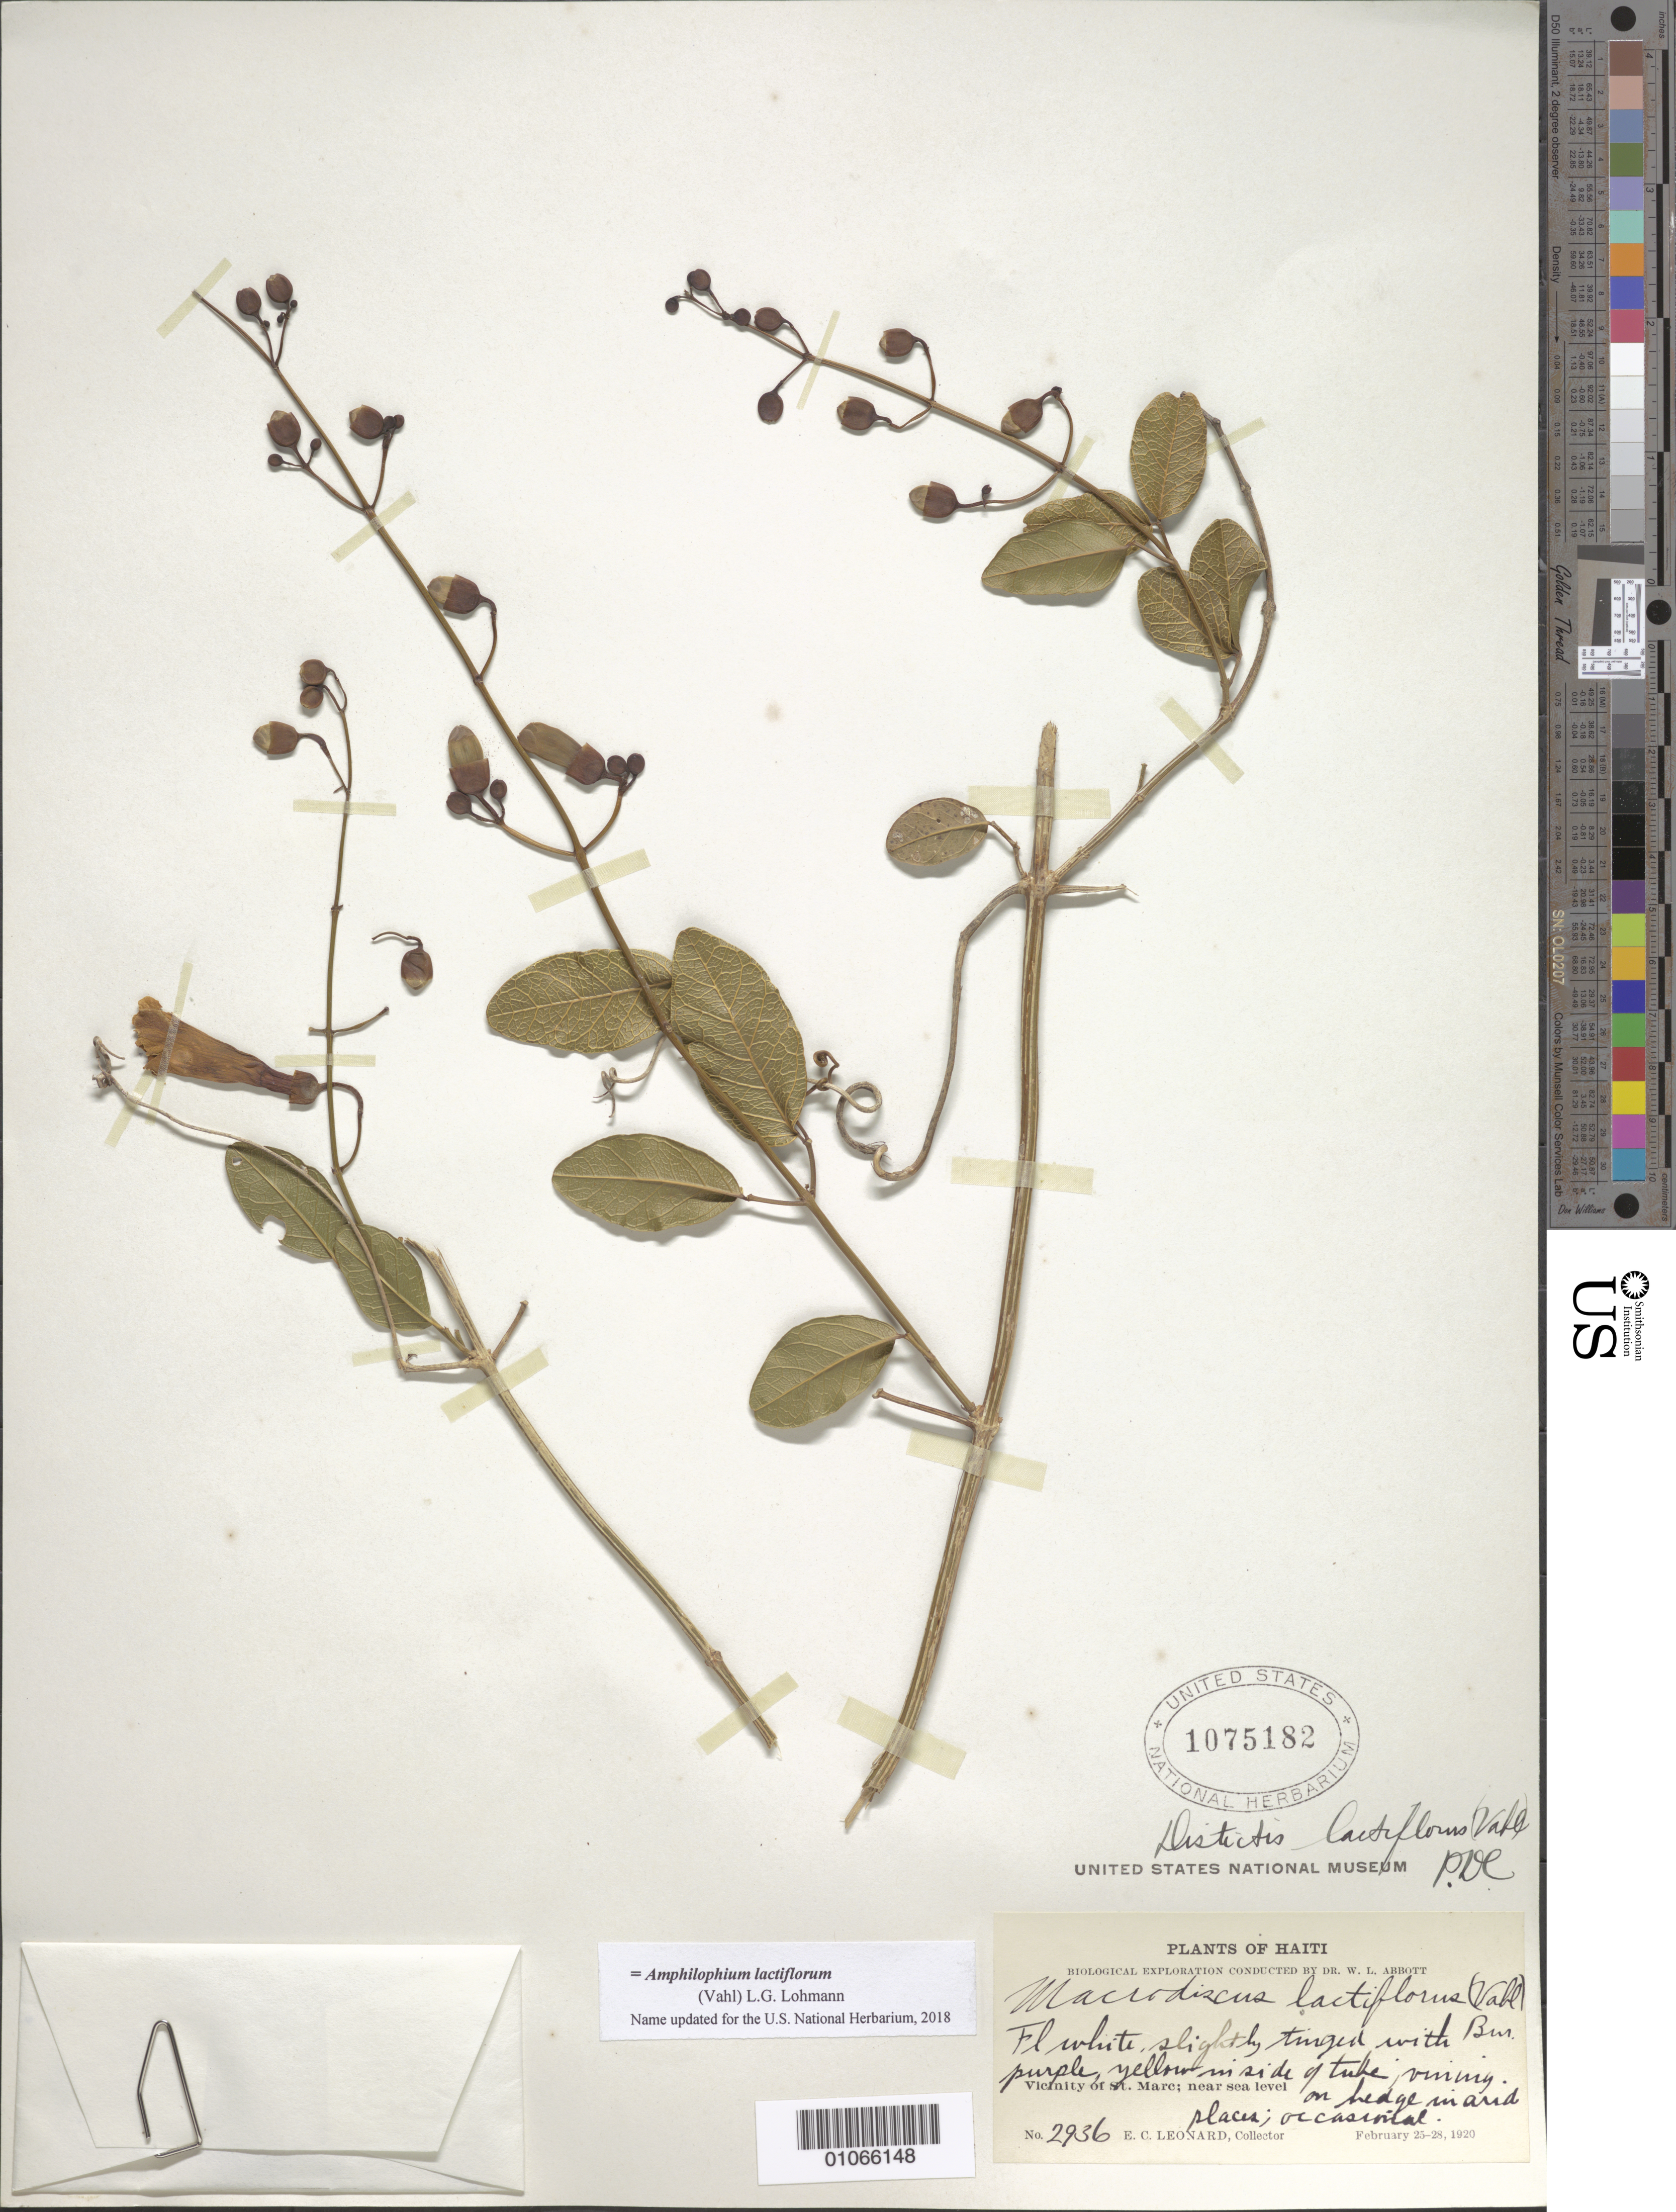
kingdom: Plantae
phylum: Tracheophyta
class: Magnoliopsida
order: Lamiales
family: Bignoniaceae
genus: Amphilophium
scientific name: Amphilophium lactiflorum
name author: (Vahl) L.G. Lohmann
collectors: E. C. Leonard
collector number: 2936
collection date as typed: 25 Feb 1920 to 28 Feb 1920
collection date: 1920-02-25/1920-02-28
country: Haiti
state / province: Artibonite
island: Hispaniola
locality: Vicinity of St. Marc, near sea-level, vining on hedge in arid places.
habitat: On hedge in arid places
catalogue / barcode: US 1075182